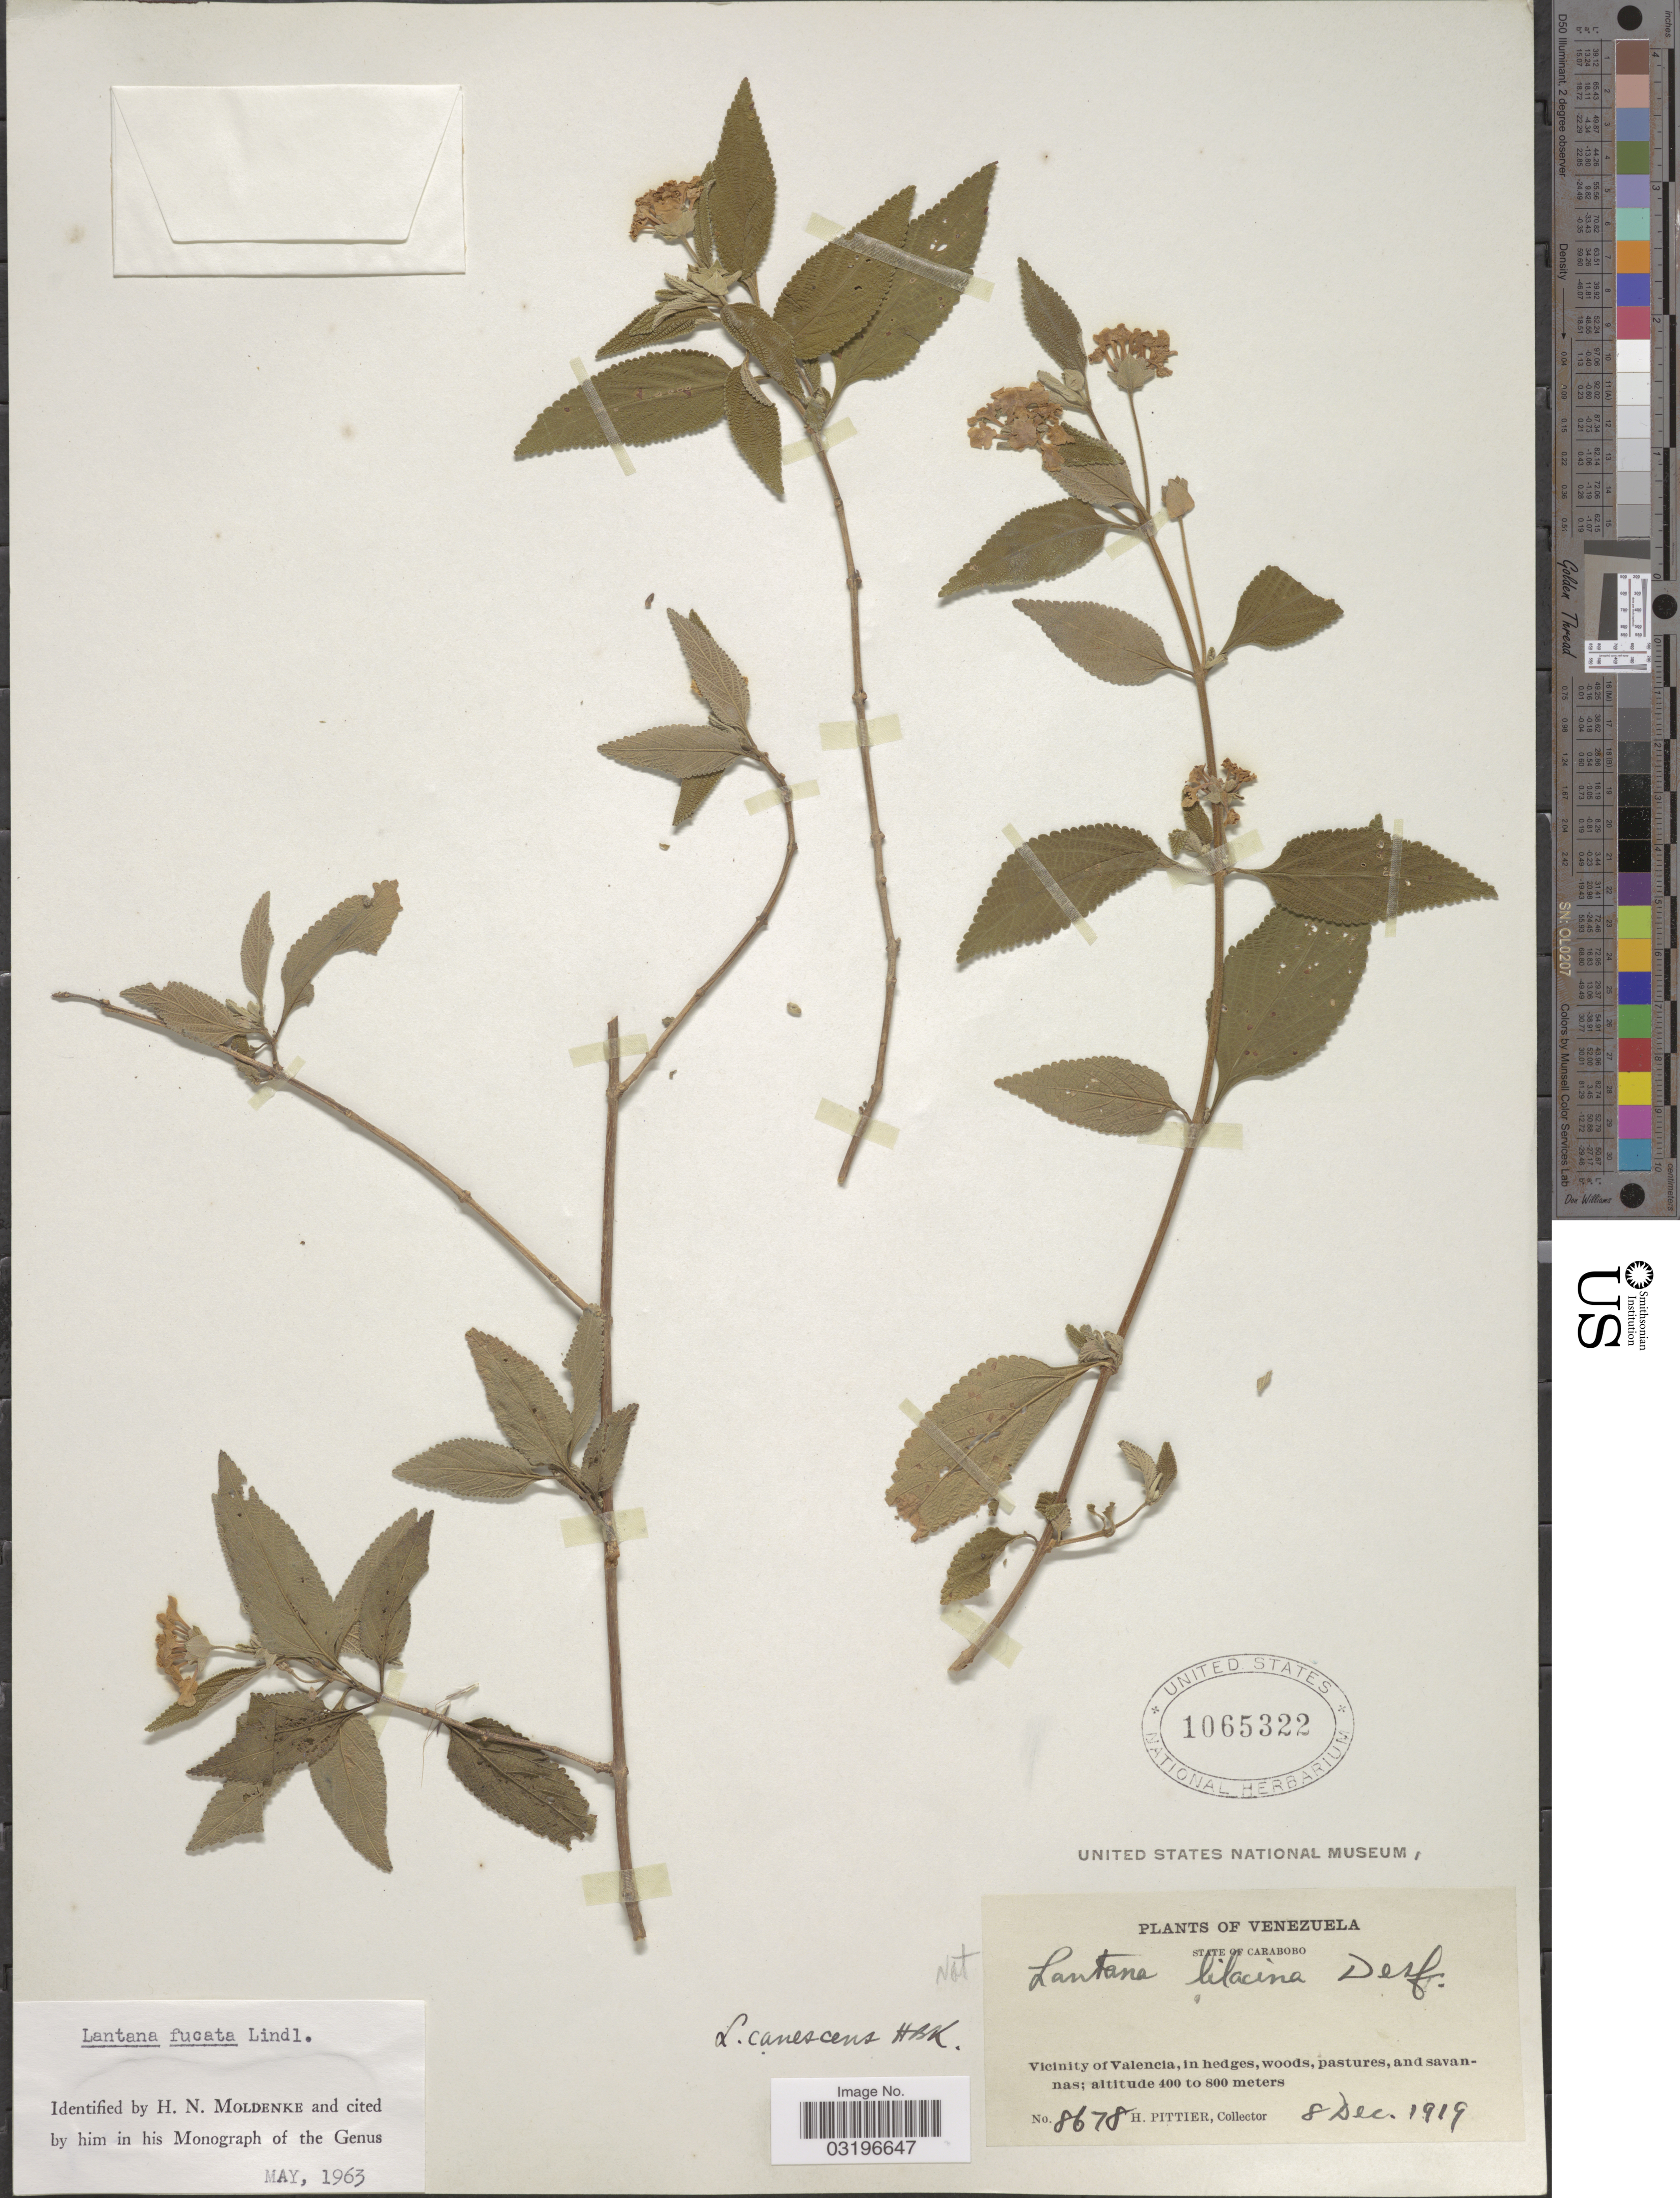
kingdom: Plantae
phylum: Tracheophyta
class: Magnoliopsida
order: Lamiales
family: Verbenaceae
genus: Lantana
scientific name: Lantana fucata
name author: Lindl.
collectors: H. F. Pittier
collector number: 8678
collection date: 1919-12-08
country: Venezuela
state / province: Carabobo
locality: Vicinity of Valencia.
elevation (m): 400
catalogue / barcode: US 1065322